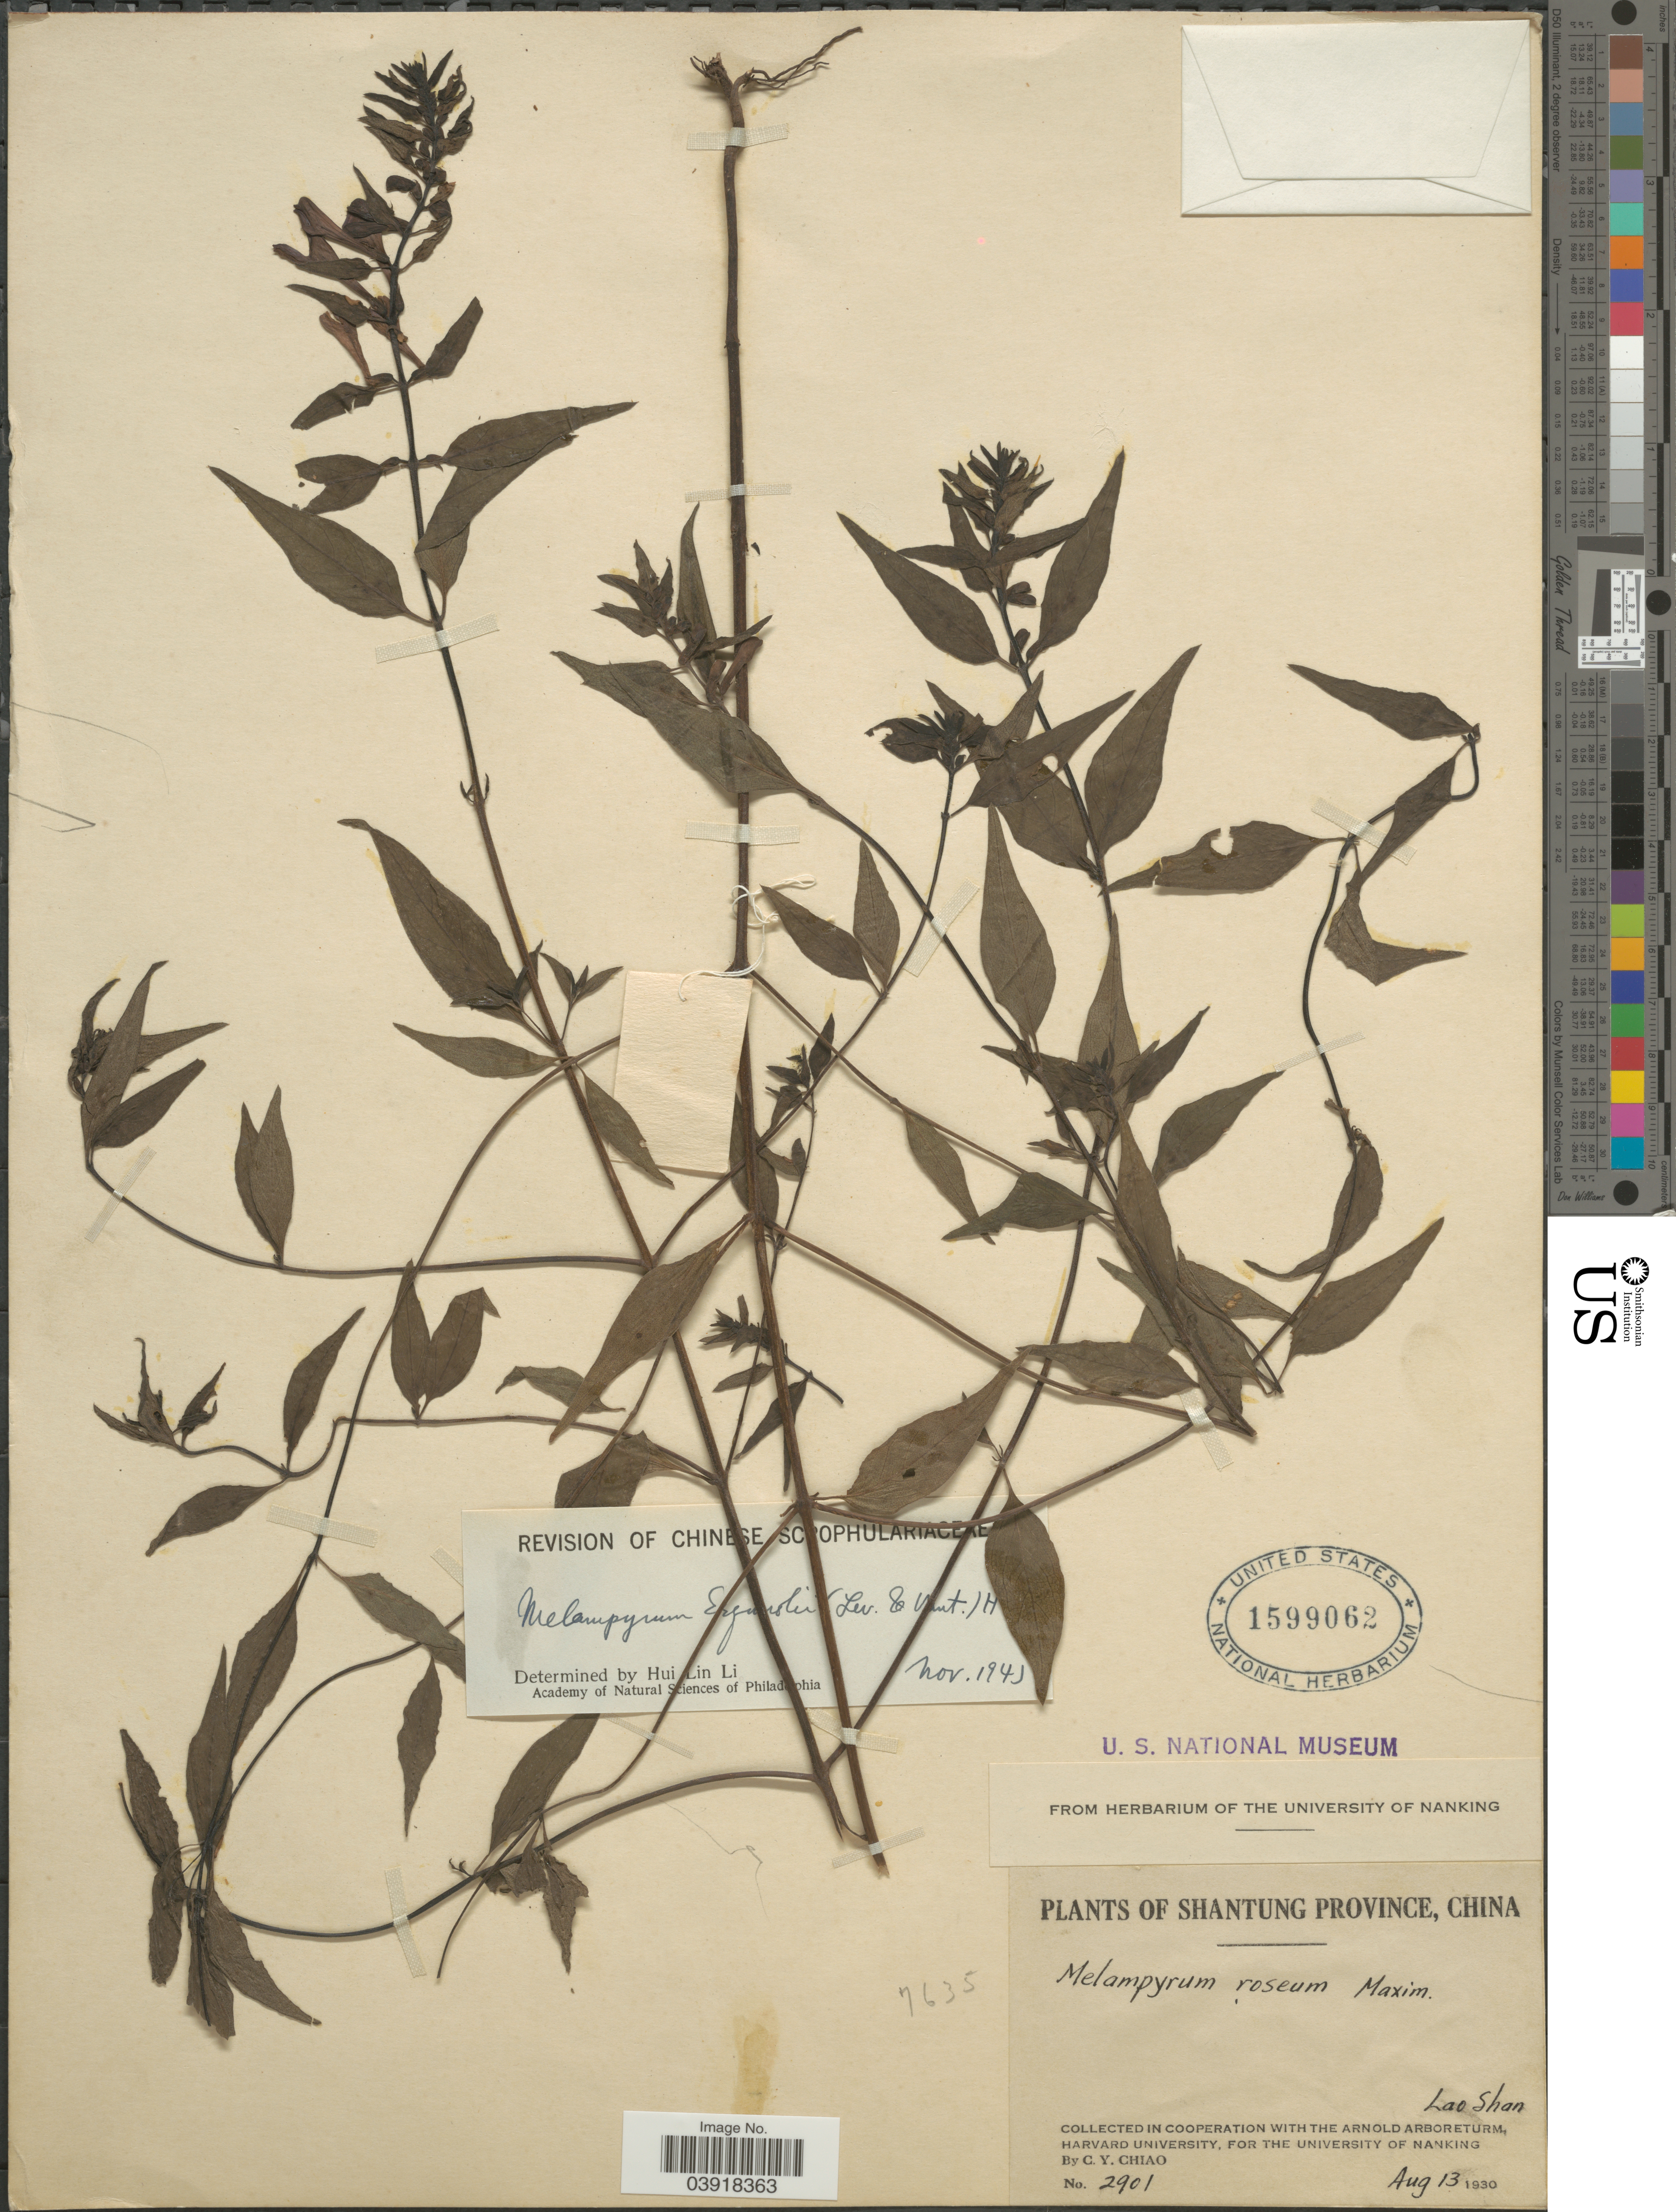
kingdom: Plantae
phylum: Tracheophyta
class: Magnoliopsida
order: Lamiales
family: Orobanchaceae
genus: Melampyrum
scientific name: Melampyrum esquirolii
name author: (H. Lév. & Vaniot) Hand.-Mazz.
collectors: C. Y. Chiao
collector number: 2901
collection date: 1930-08-13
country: China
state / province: Shandong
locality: Shantung Province. Lao Shan.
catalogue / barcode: US 1599062